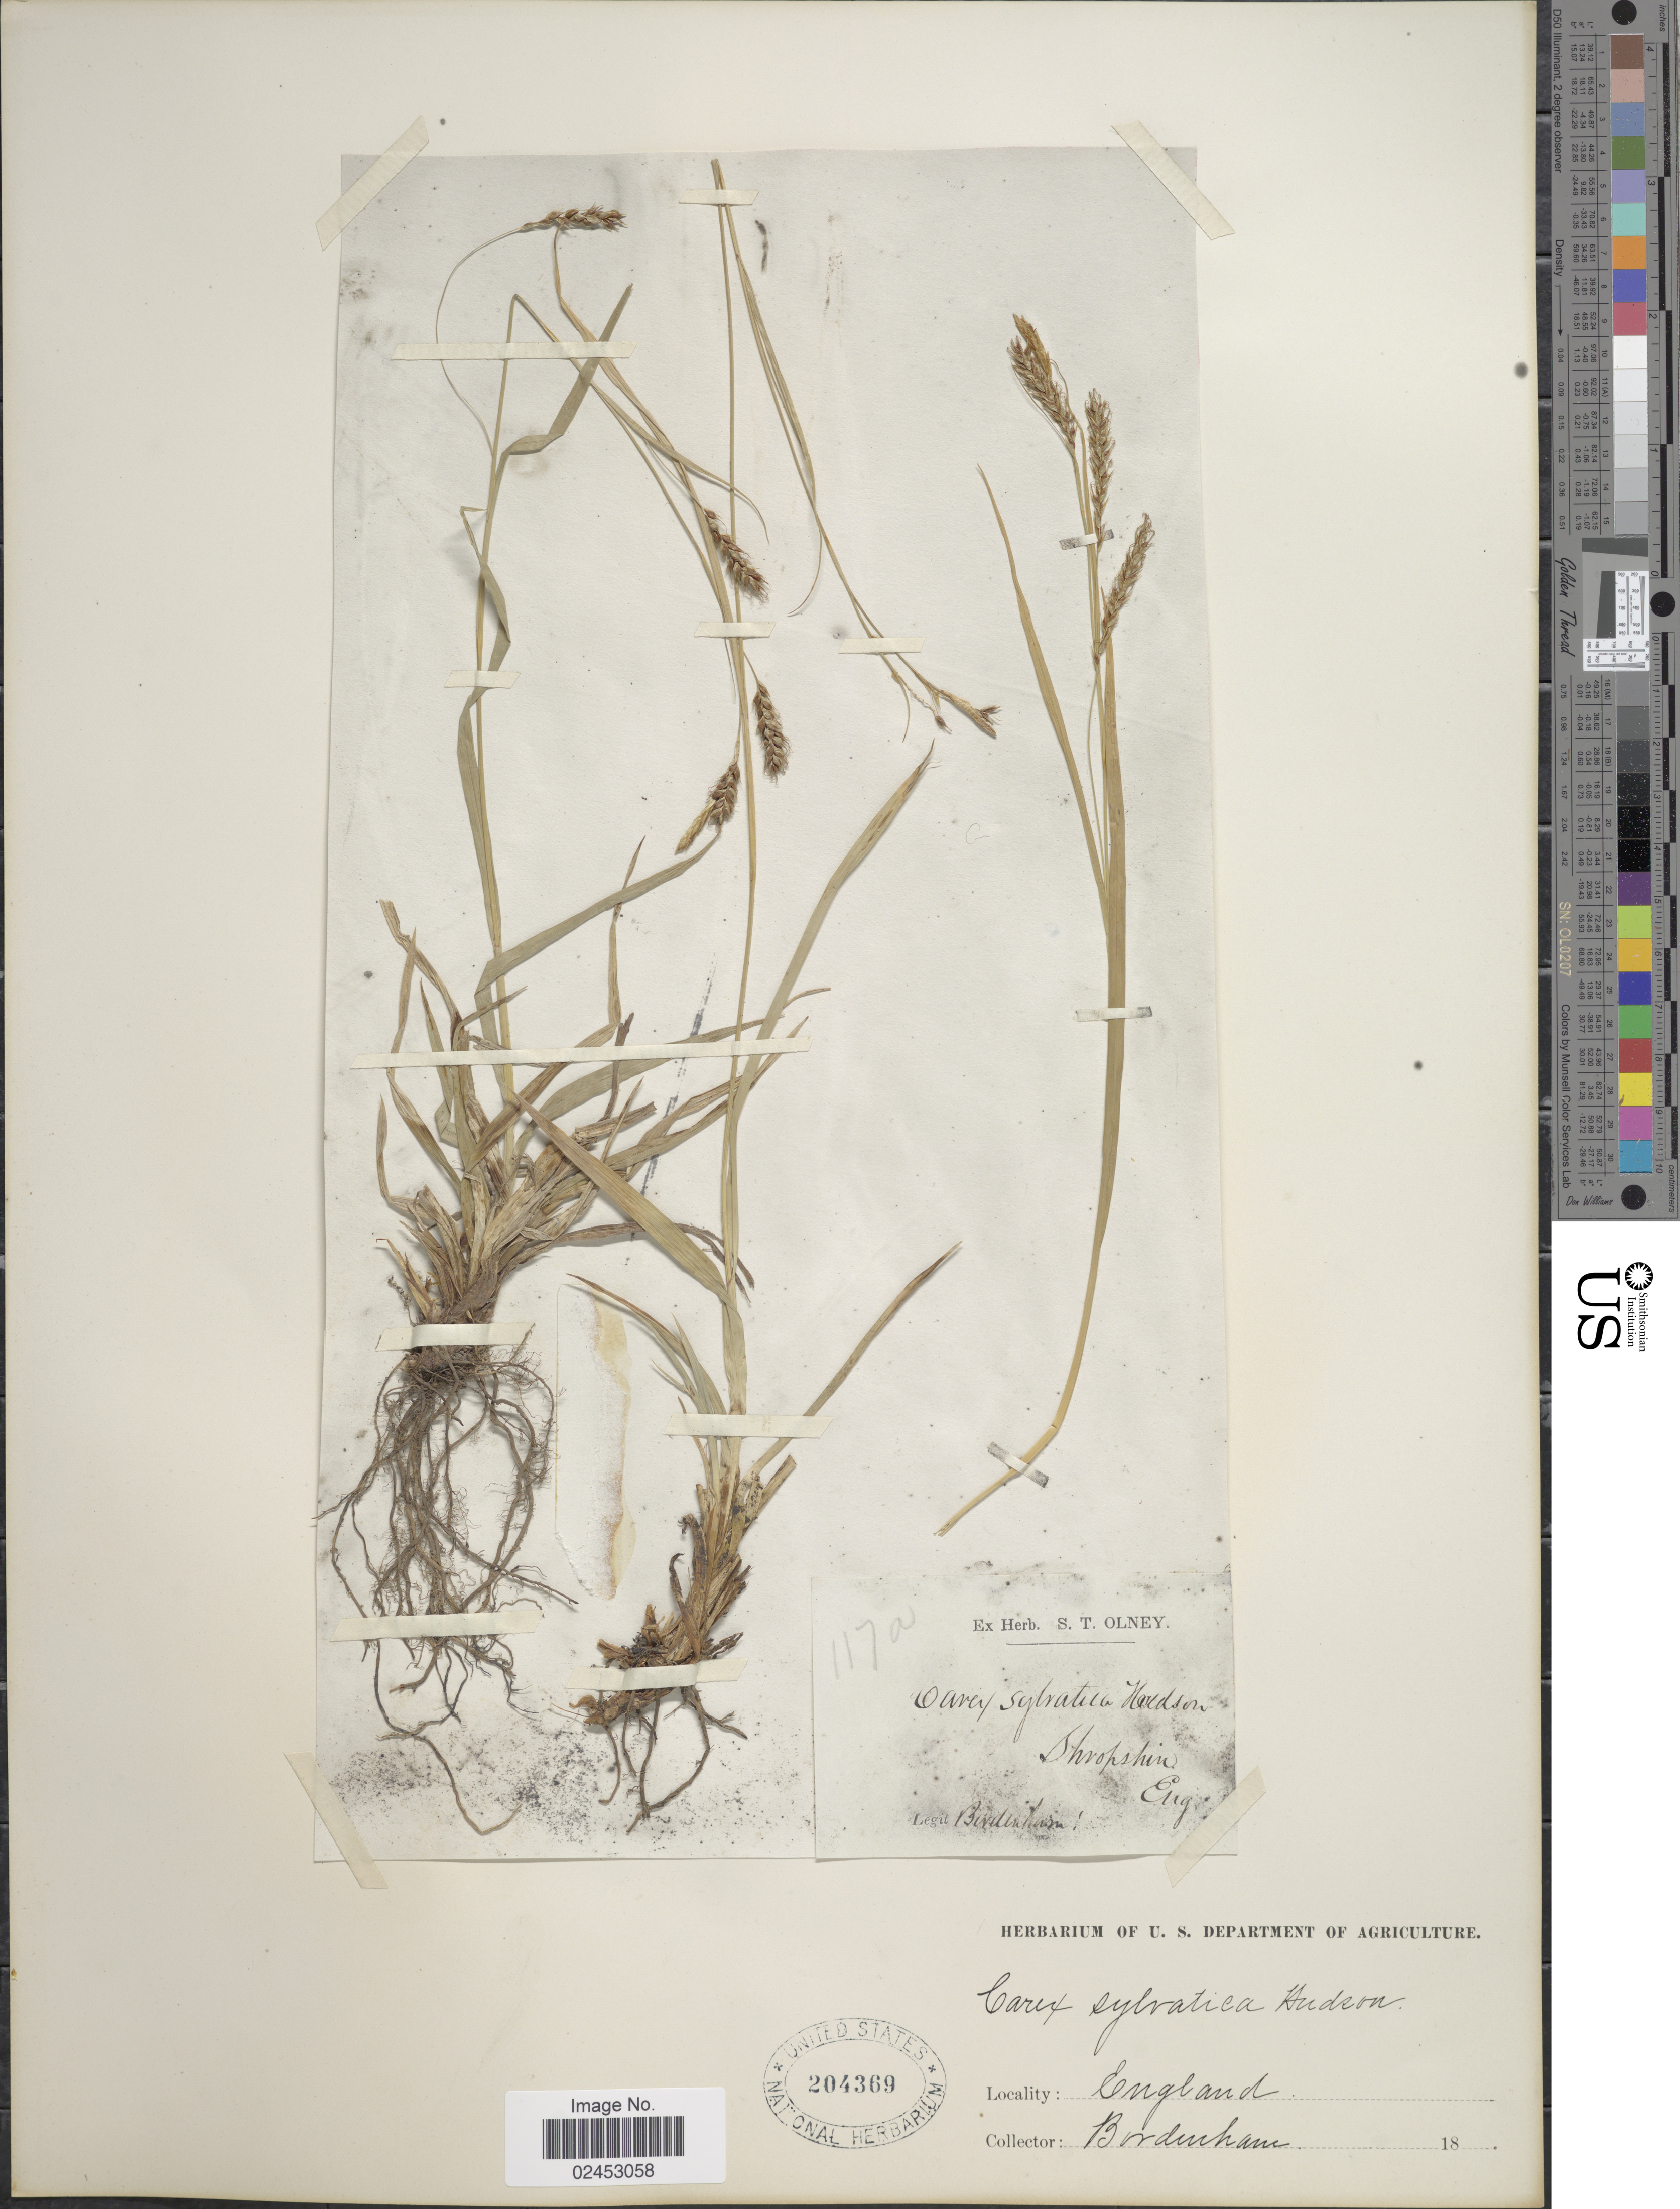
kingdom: Plantae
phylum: Tracheophyta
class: Liliopsida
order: Poales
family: Cyperaceae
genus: Carex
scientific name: Carex sylvatica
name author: Huds.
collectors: Bordenham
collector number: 117a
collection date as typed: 18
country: United Kingdom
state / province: England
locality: Shropshin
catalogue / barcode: US 204369